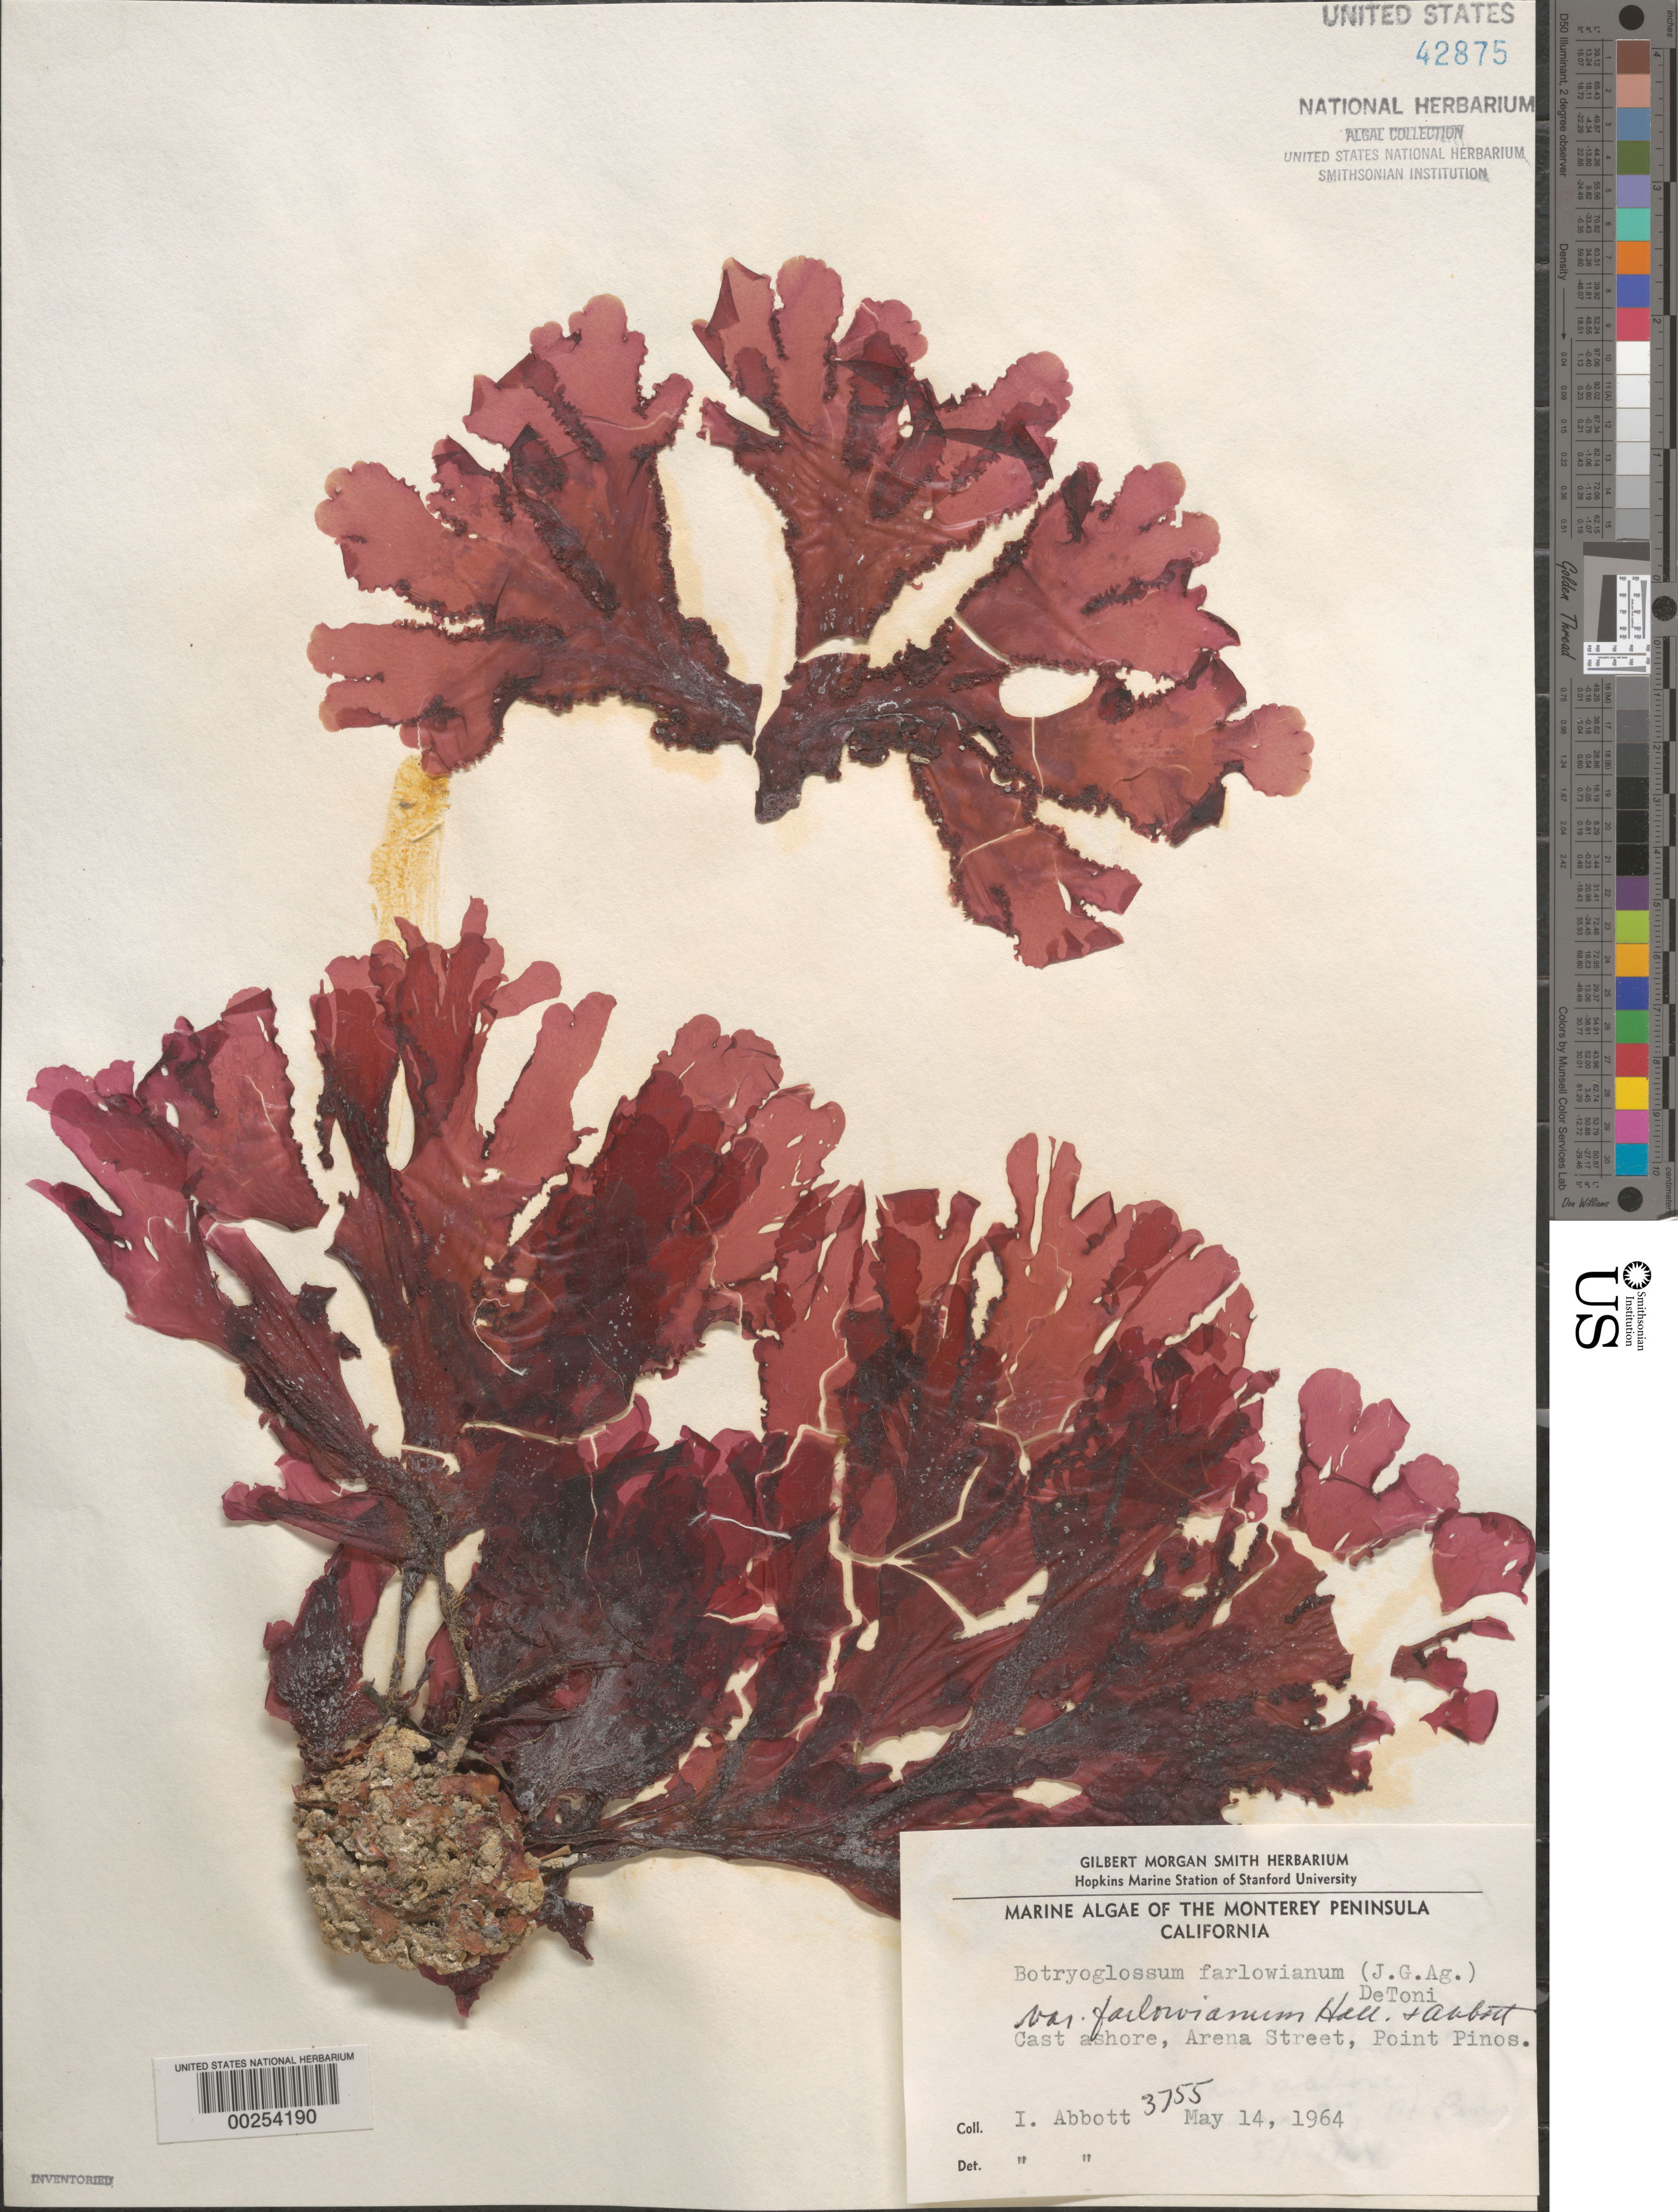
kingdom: Plantae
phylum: Rhodophyta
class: Florideophyceae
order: Ceramiales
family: Delesseriaceae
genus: Botryoglossum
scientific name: Botryoglossum farlowianum var. farlowianum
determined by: Abbott, Isabella A.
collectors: I. A. Abbott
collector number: IAA 3755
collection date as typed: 14 May 1964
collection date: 1964-05-14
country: United States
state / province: California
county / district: Monterey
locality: Point Pinos, Arena Street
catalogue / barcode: US 42875